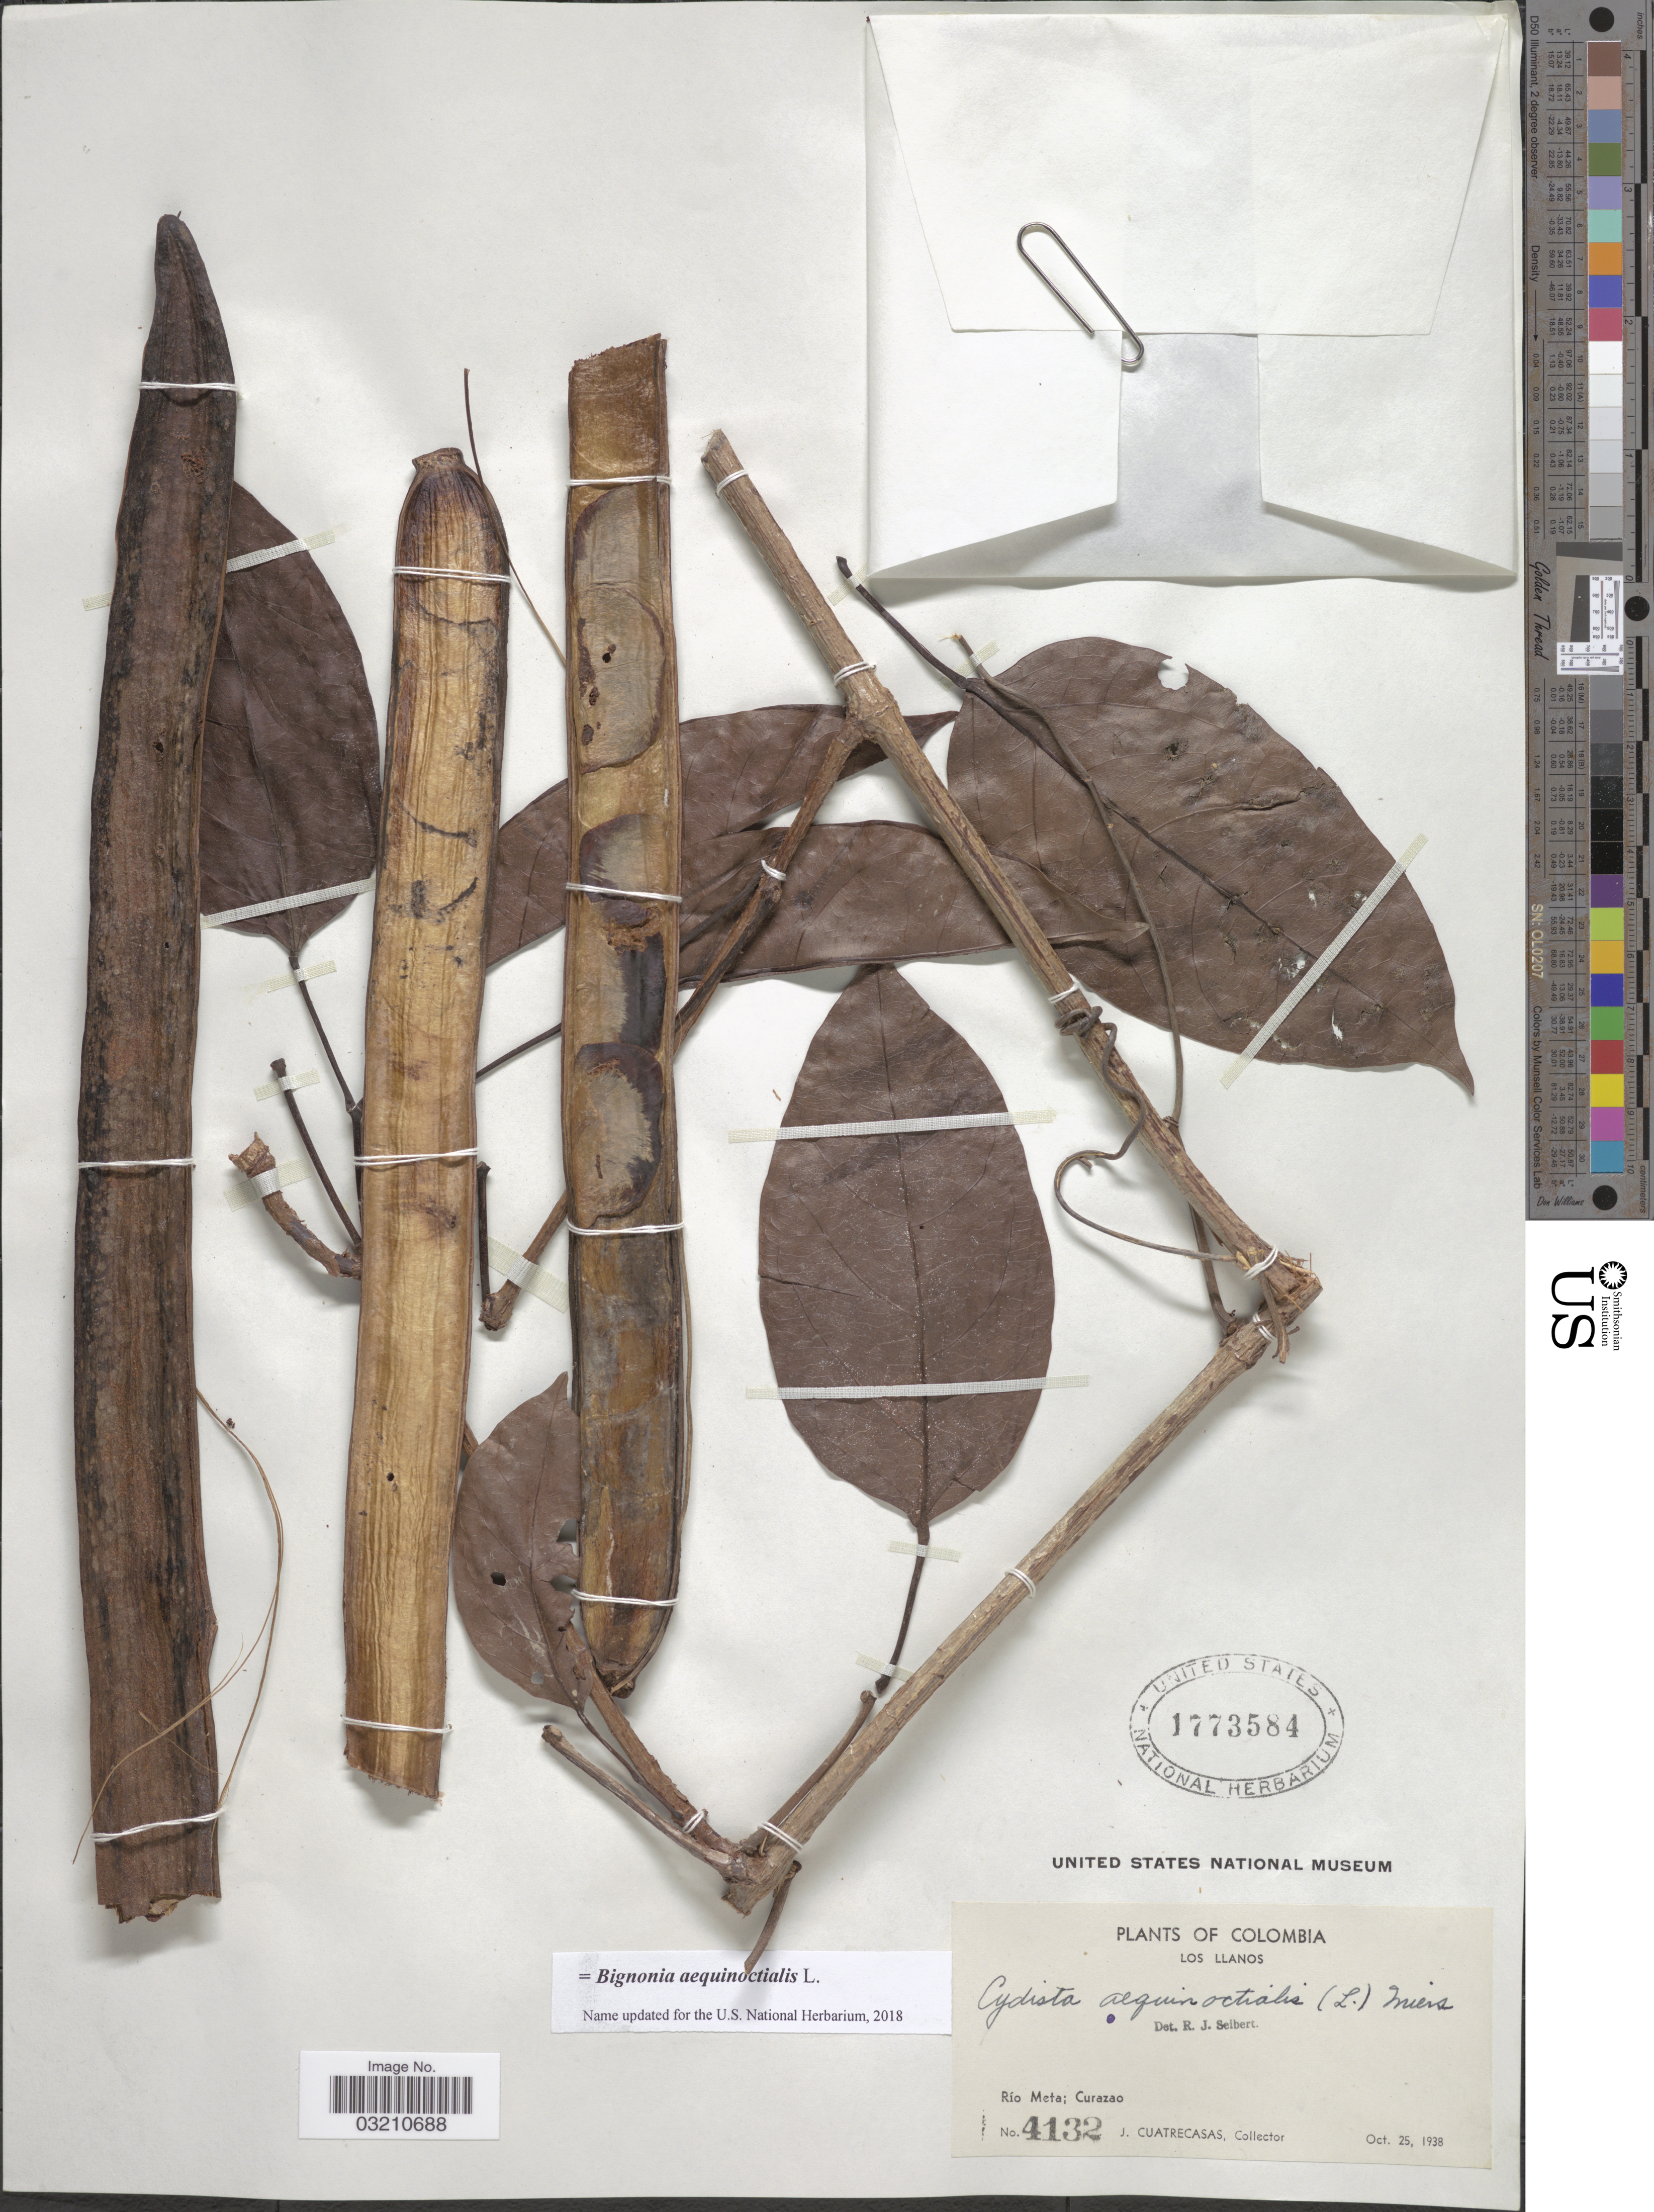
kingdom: Plantae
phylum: Tracheophyta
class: Magnoliopsida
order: Lamiales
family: Bignoniaceae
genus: Bignonia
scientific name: Bignonia aequinoctialis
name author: L.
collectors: J. Cuatrecasas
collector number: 4132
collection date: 1938-10-25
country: Colombia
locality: Los Llanos. Río Meta; Curazao.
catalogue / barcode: US 1773584